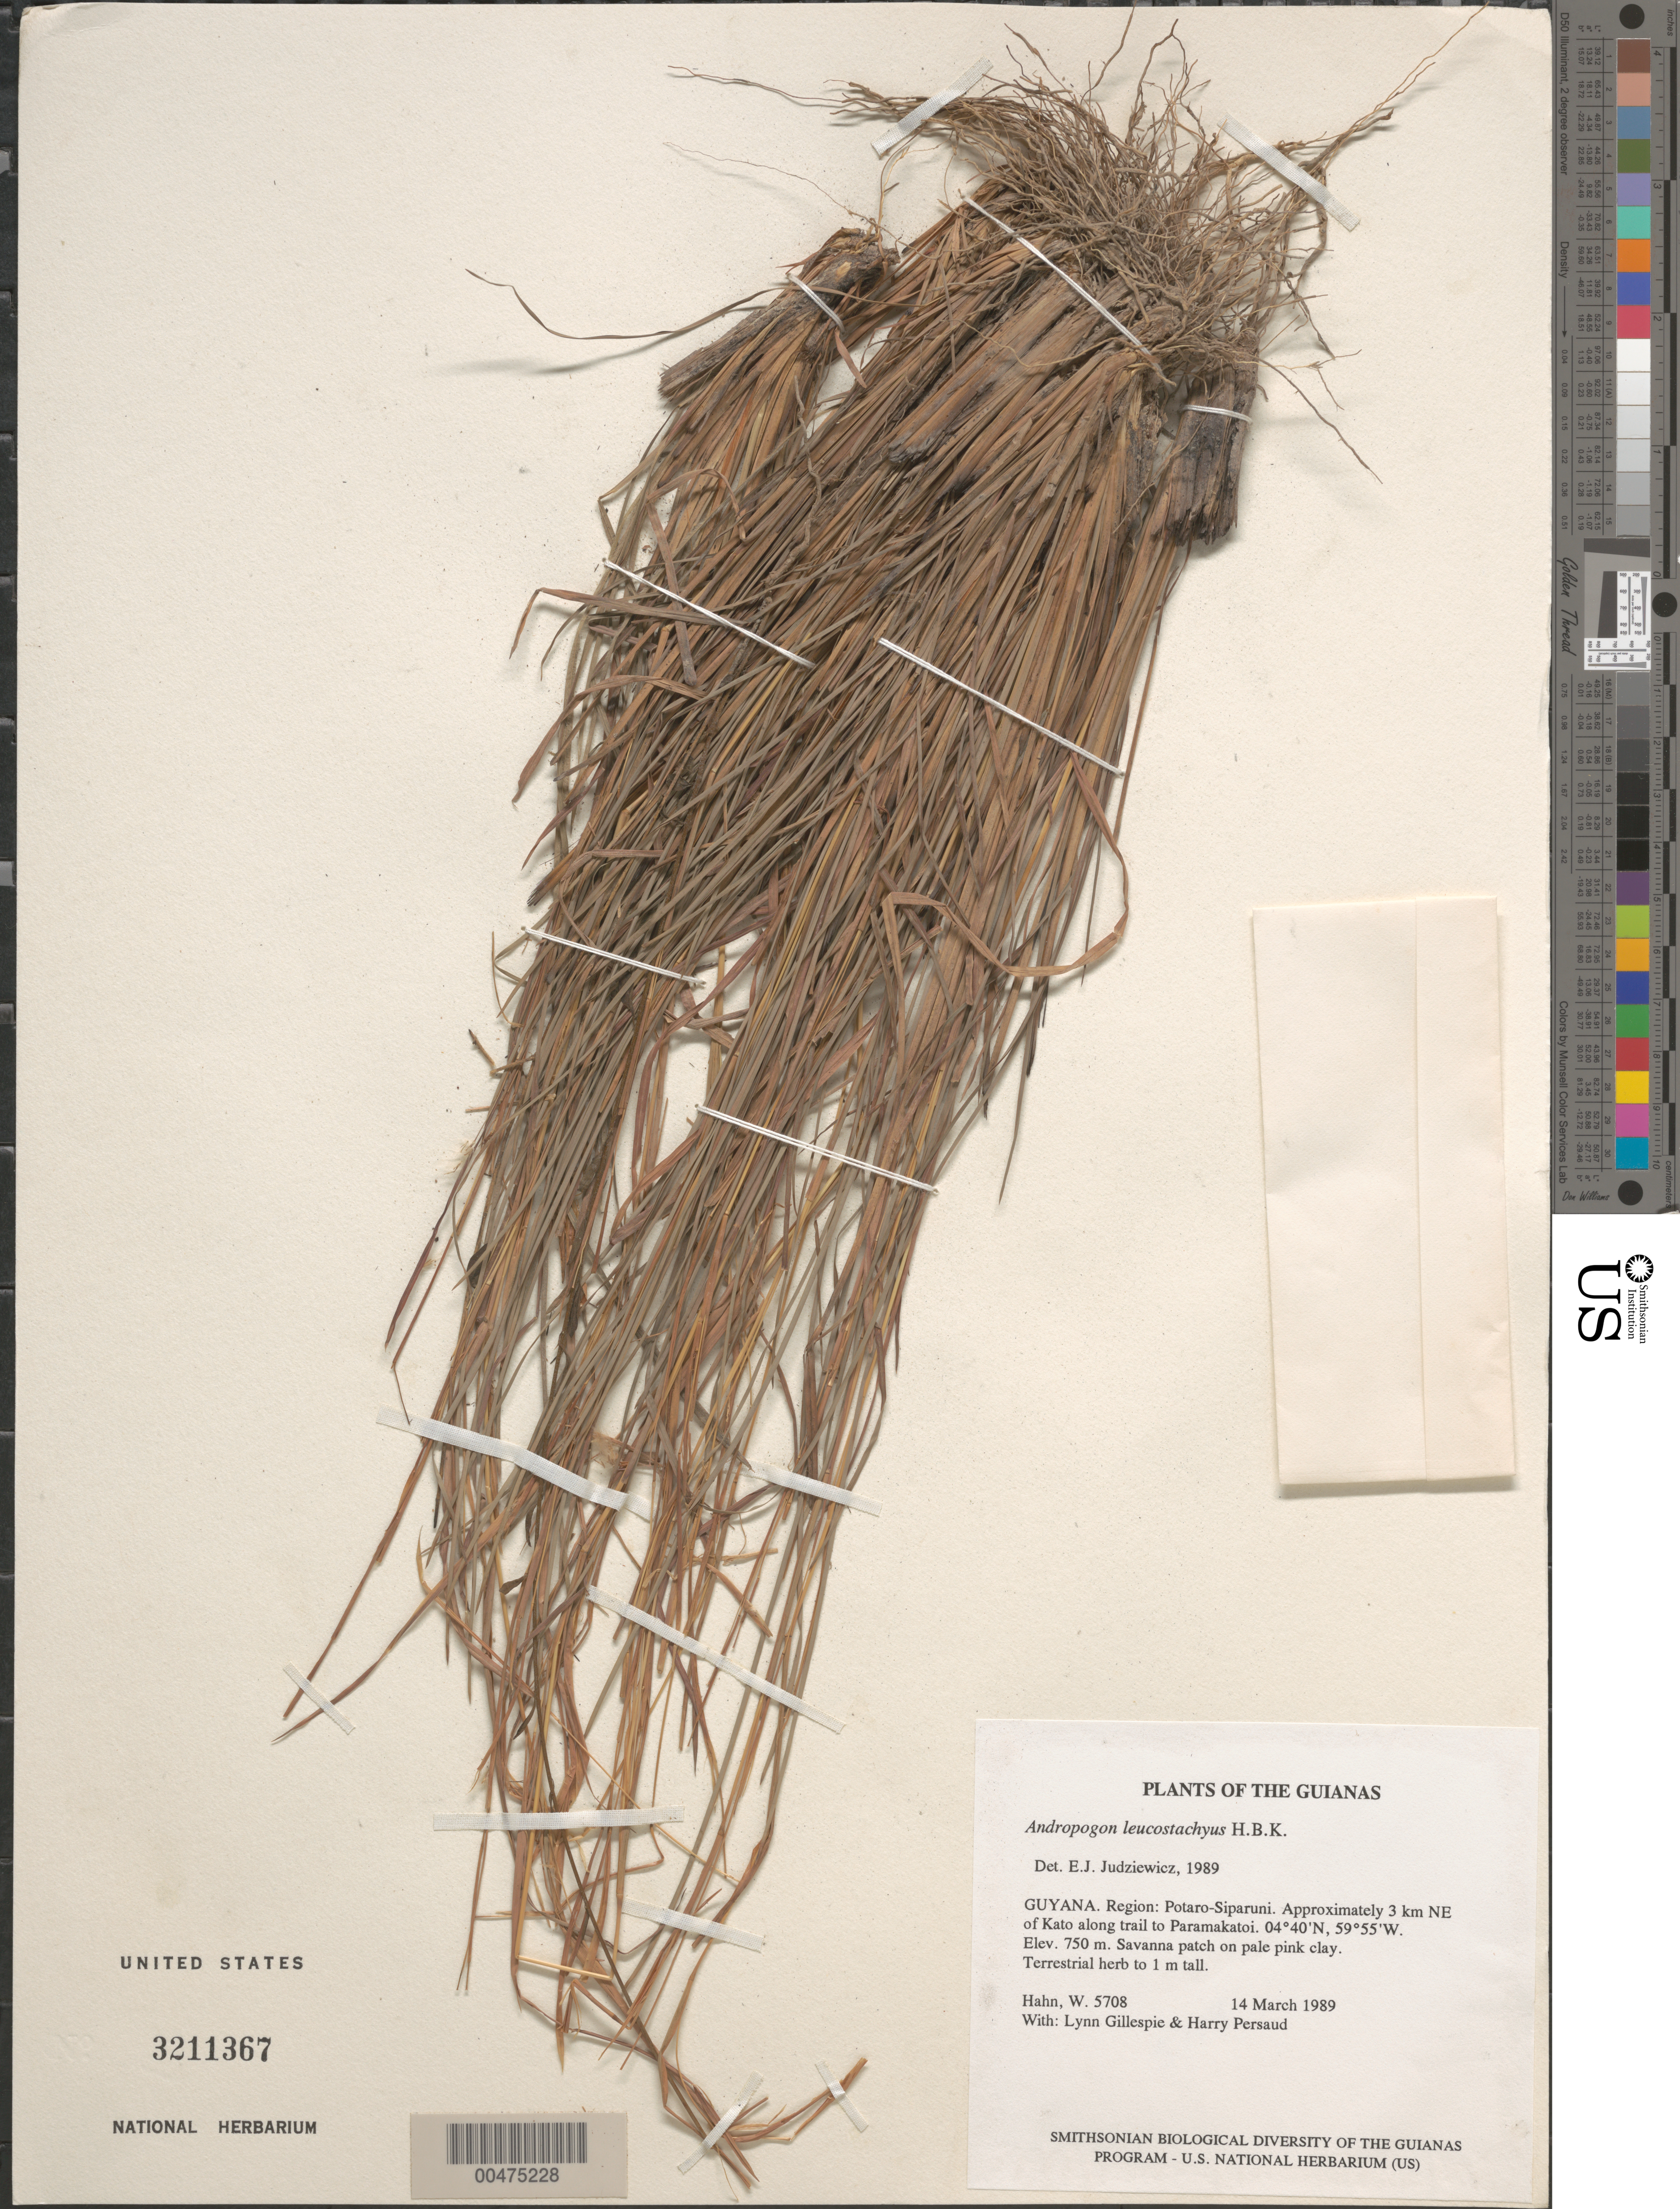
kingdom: Plantae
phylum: Tracheophyta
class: Liliopsida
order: Poales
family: Poaceae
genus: Andropogon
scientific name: Andropogon leucostachyus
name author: Kunth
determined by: Judziewicz, E. J.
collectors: W. Hahn, L. J. Gillespie & H. Persaud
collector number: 5708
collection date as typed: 14 March 1989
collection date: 1989-03-14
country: Guyana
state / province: Potaro-Siparuni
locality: Approximately 3 km NE of Kato along trail to Paramakatoi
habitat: Savanna patch on pale pink clay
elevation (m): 750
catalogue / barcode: US 3211367